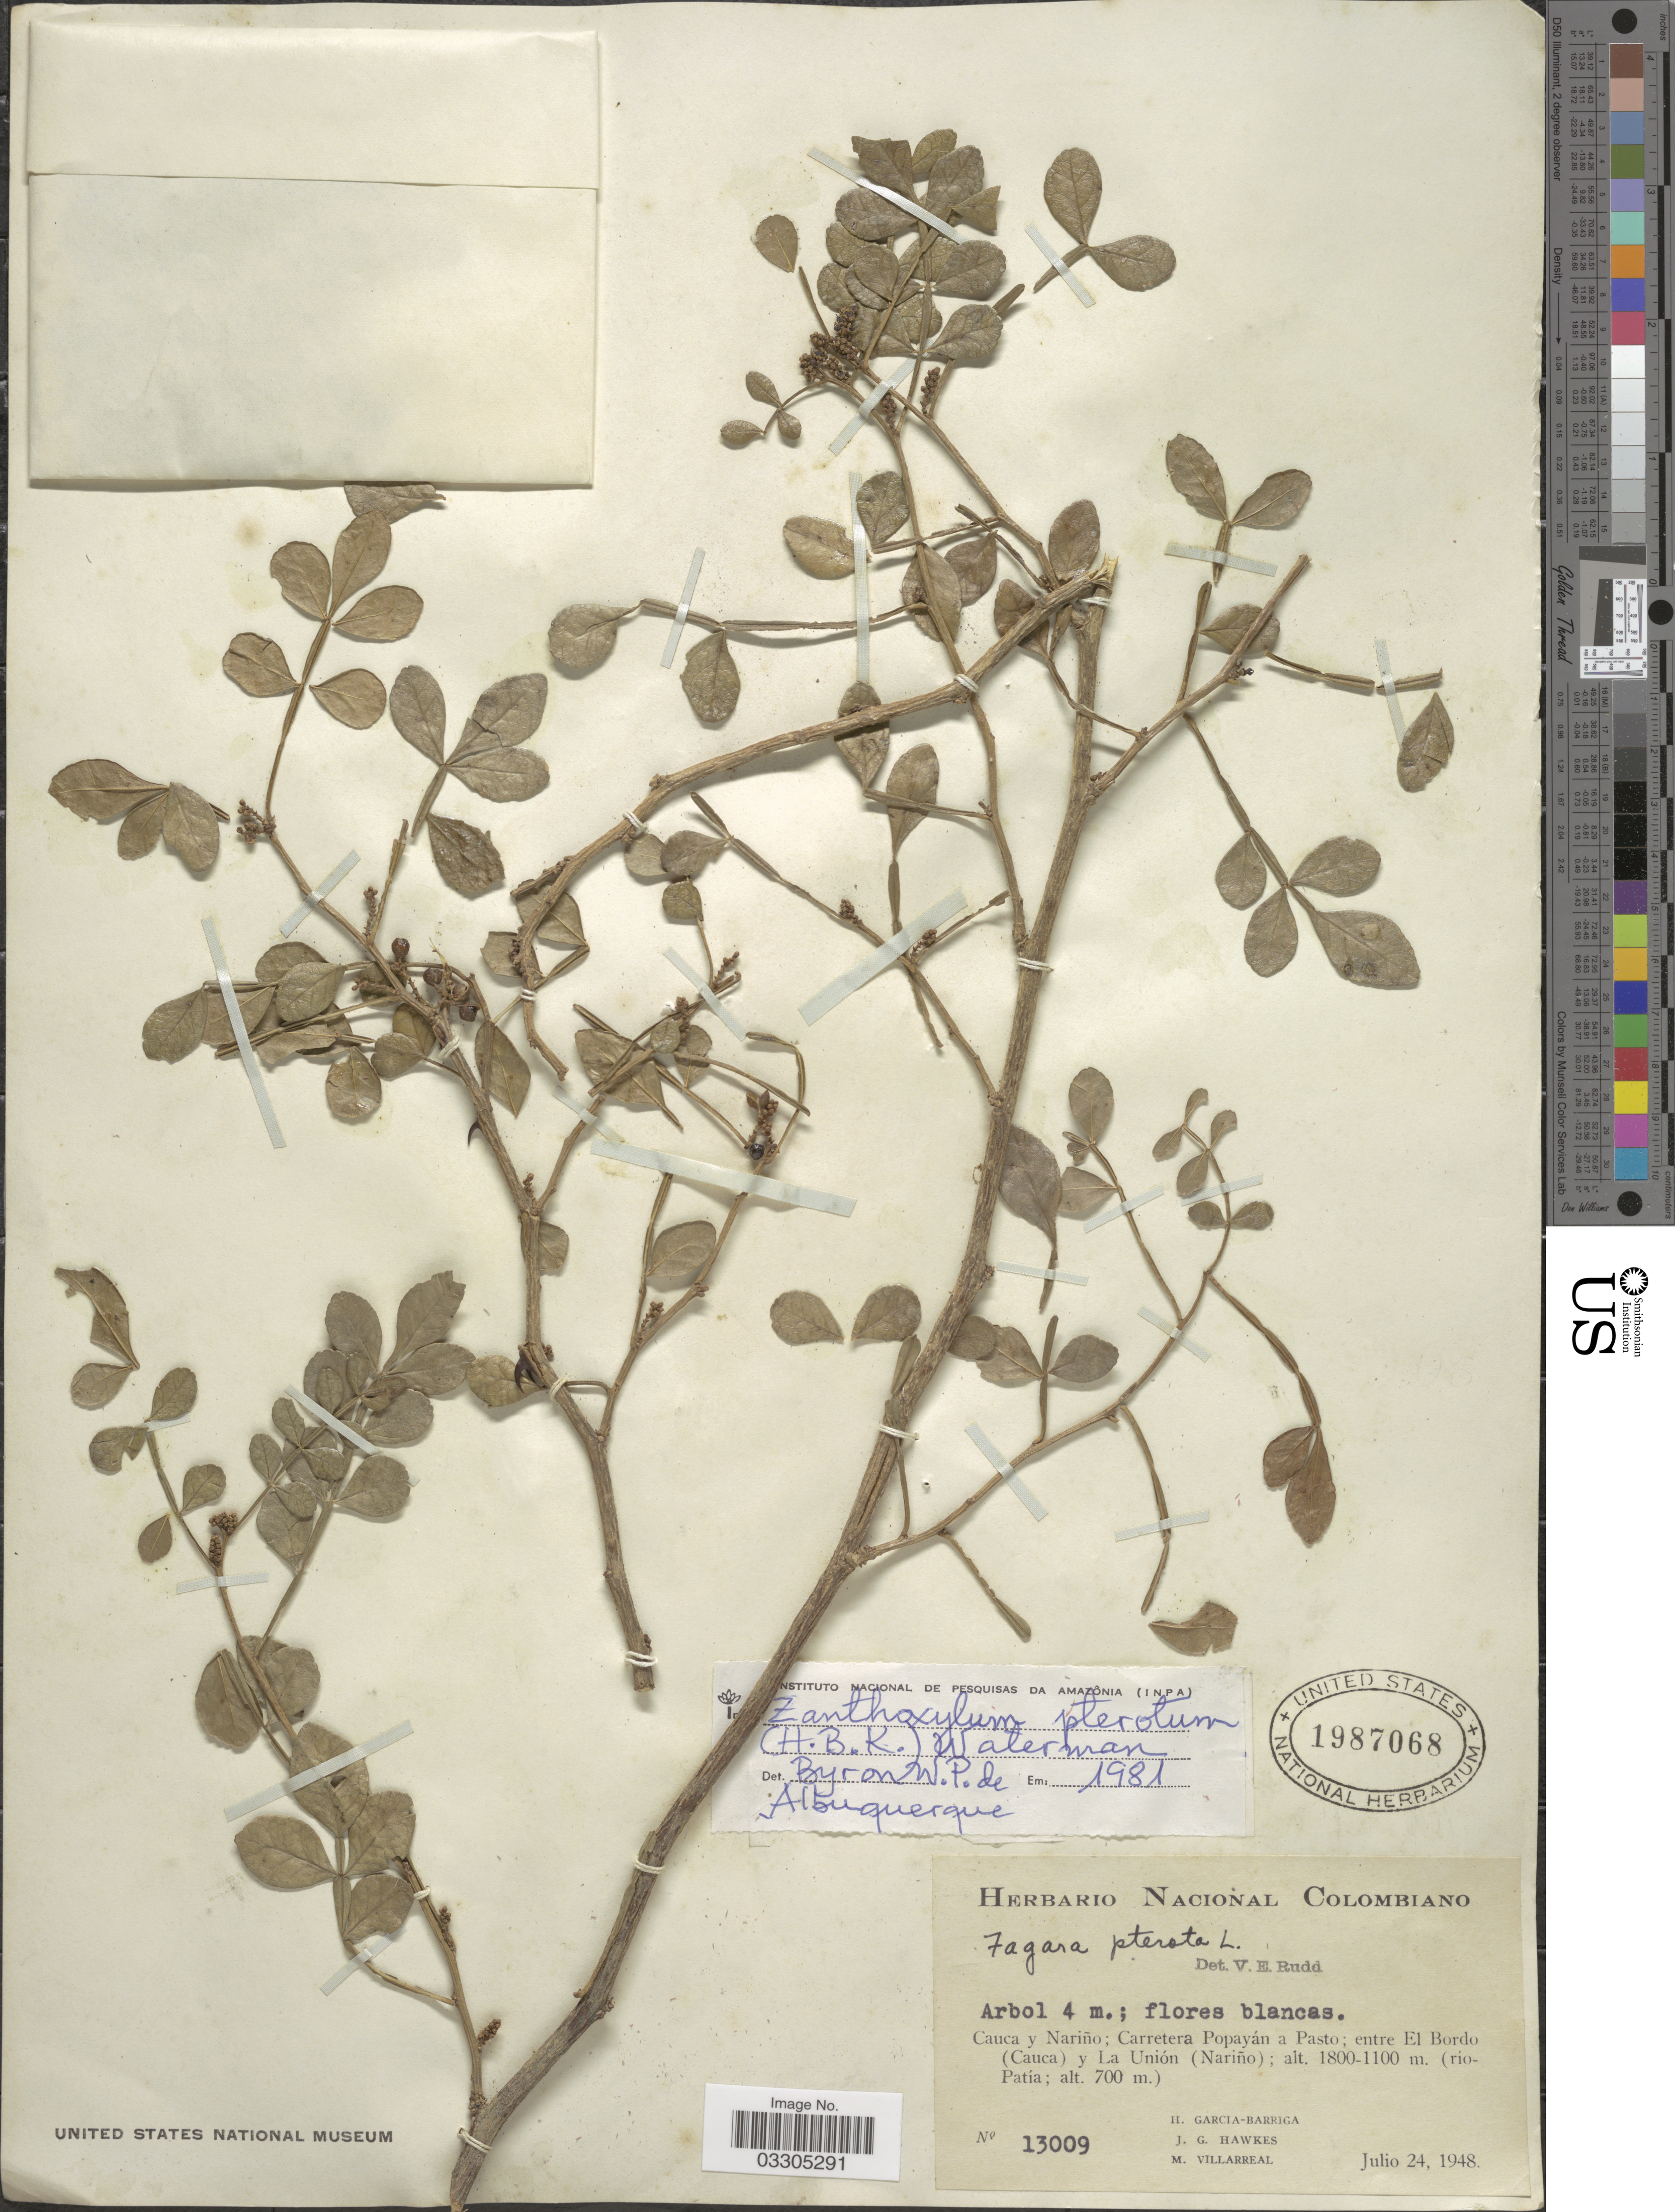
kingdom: Plantae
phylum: Tracheophyta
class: Magnoliopsida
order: Sapindales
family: Rutaceae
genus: Zanthoxylum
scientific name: Zanthoxylum fagara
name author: (L.) Sarg.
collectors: H. García Barriga, J. Hawkes & M. Villareal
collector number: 13009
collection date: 1948-07-24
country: Colombia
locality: Cauca y Nariño ; Carretera Popayán a Pasto; entre El Bordo (Cauca) y La Unión (Nariño); (río- Patía).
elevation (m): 700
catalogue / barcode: US 1987068